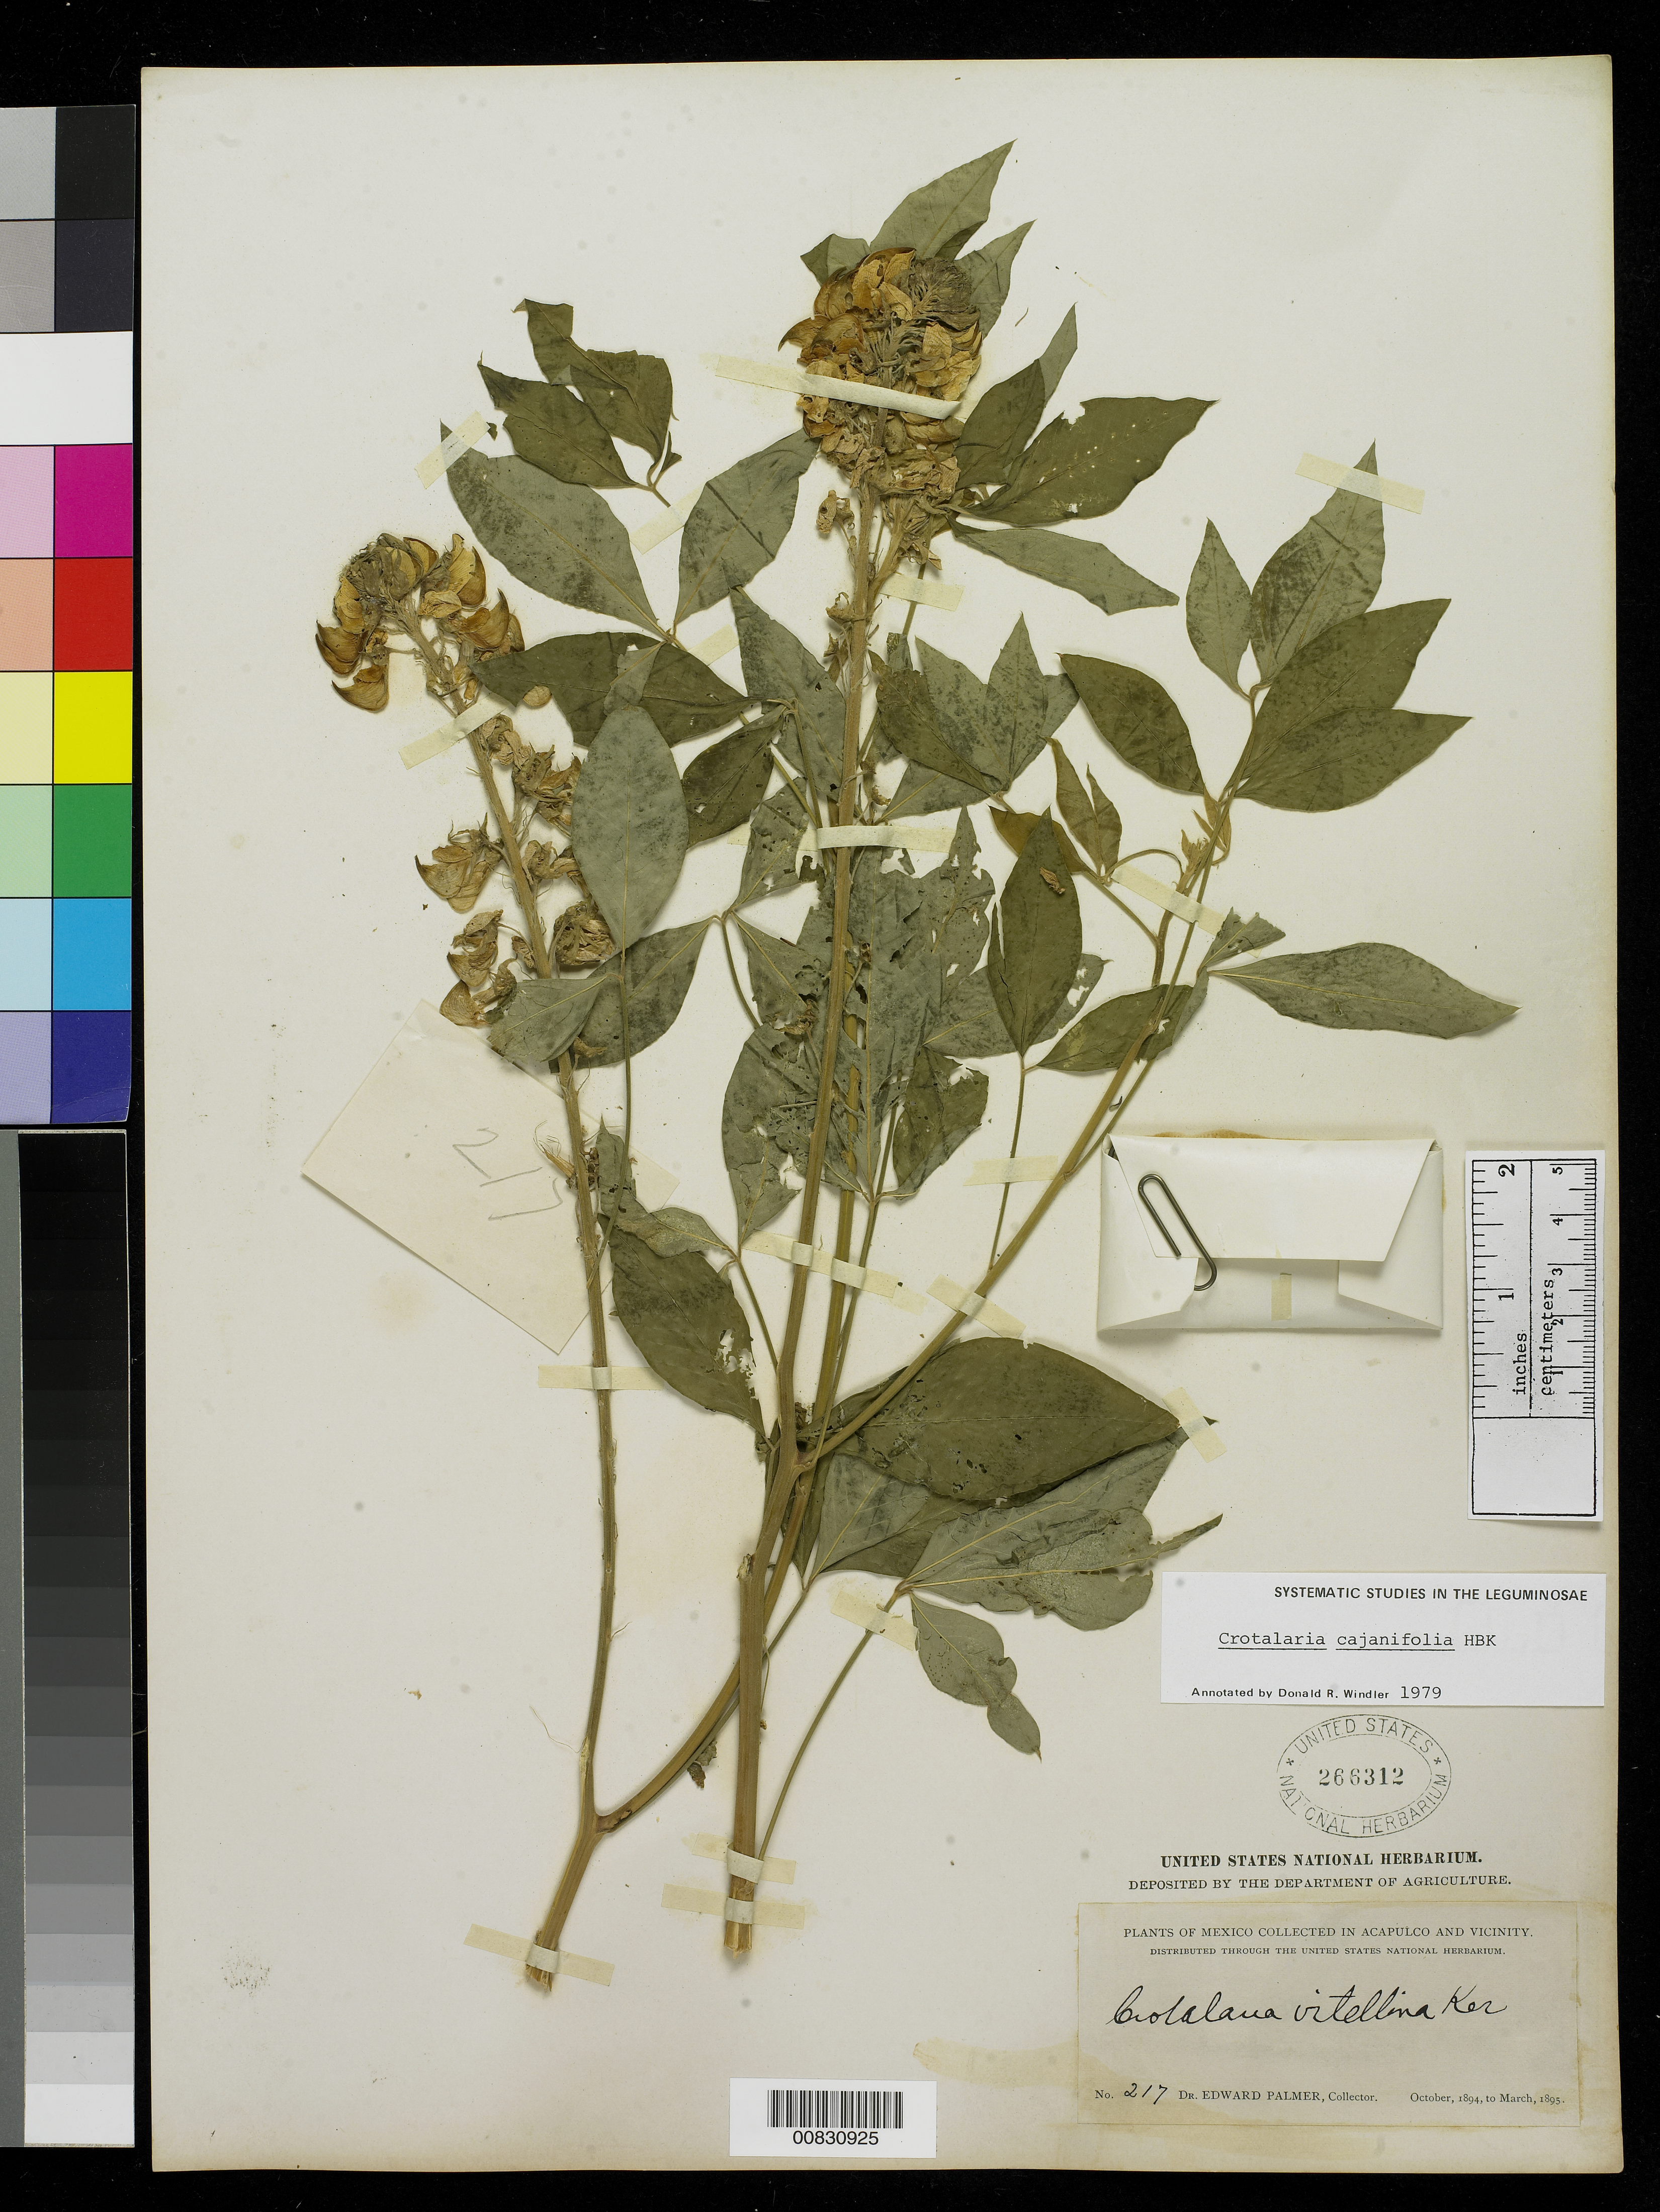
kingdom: Plantae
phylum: Tracheophyta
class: Magnoliopsida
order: Fabales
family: Fabaceae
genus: Crotalaria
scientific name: Crotalaria cajanifolia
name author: Kunth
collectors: E. Palmer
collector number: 217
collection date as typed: Oct 1894 to -- Mar 1895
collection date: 1894-10/1895-03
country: Mexico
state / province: Guerrero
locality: Acapulco, Guerrero and vicinity.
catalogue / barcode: US 266312